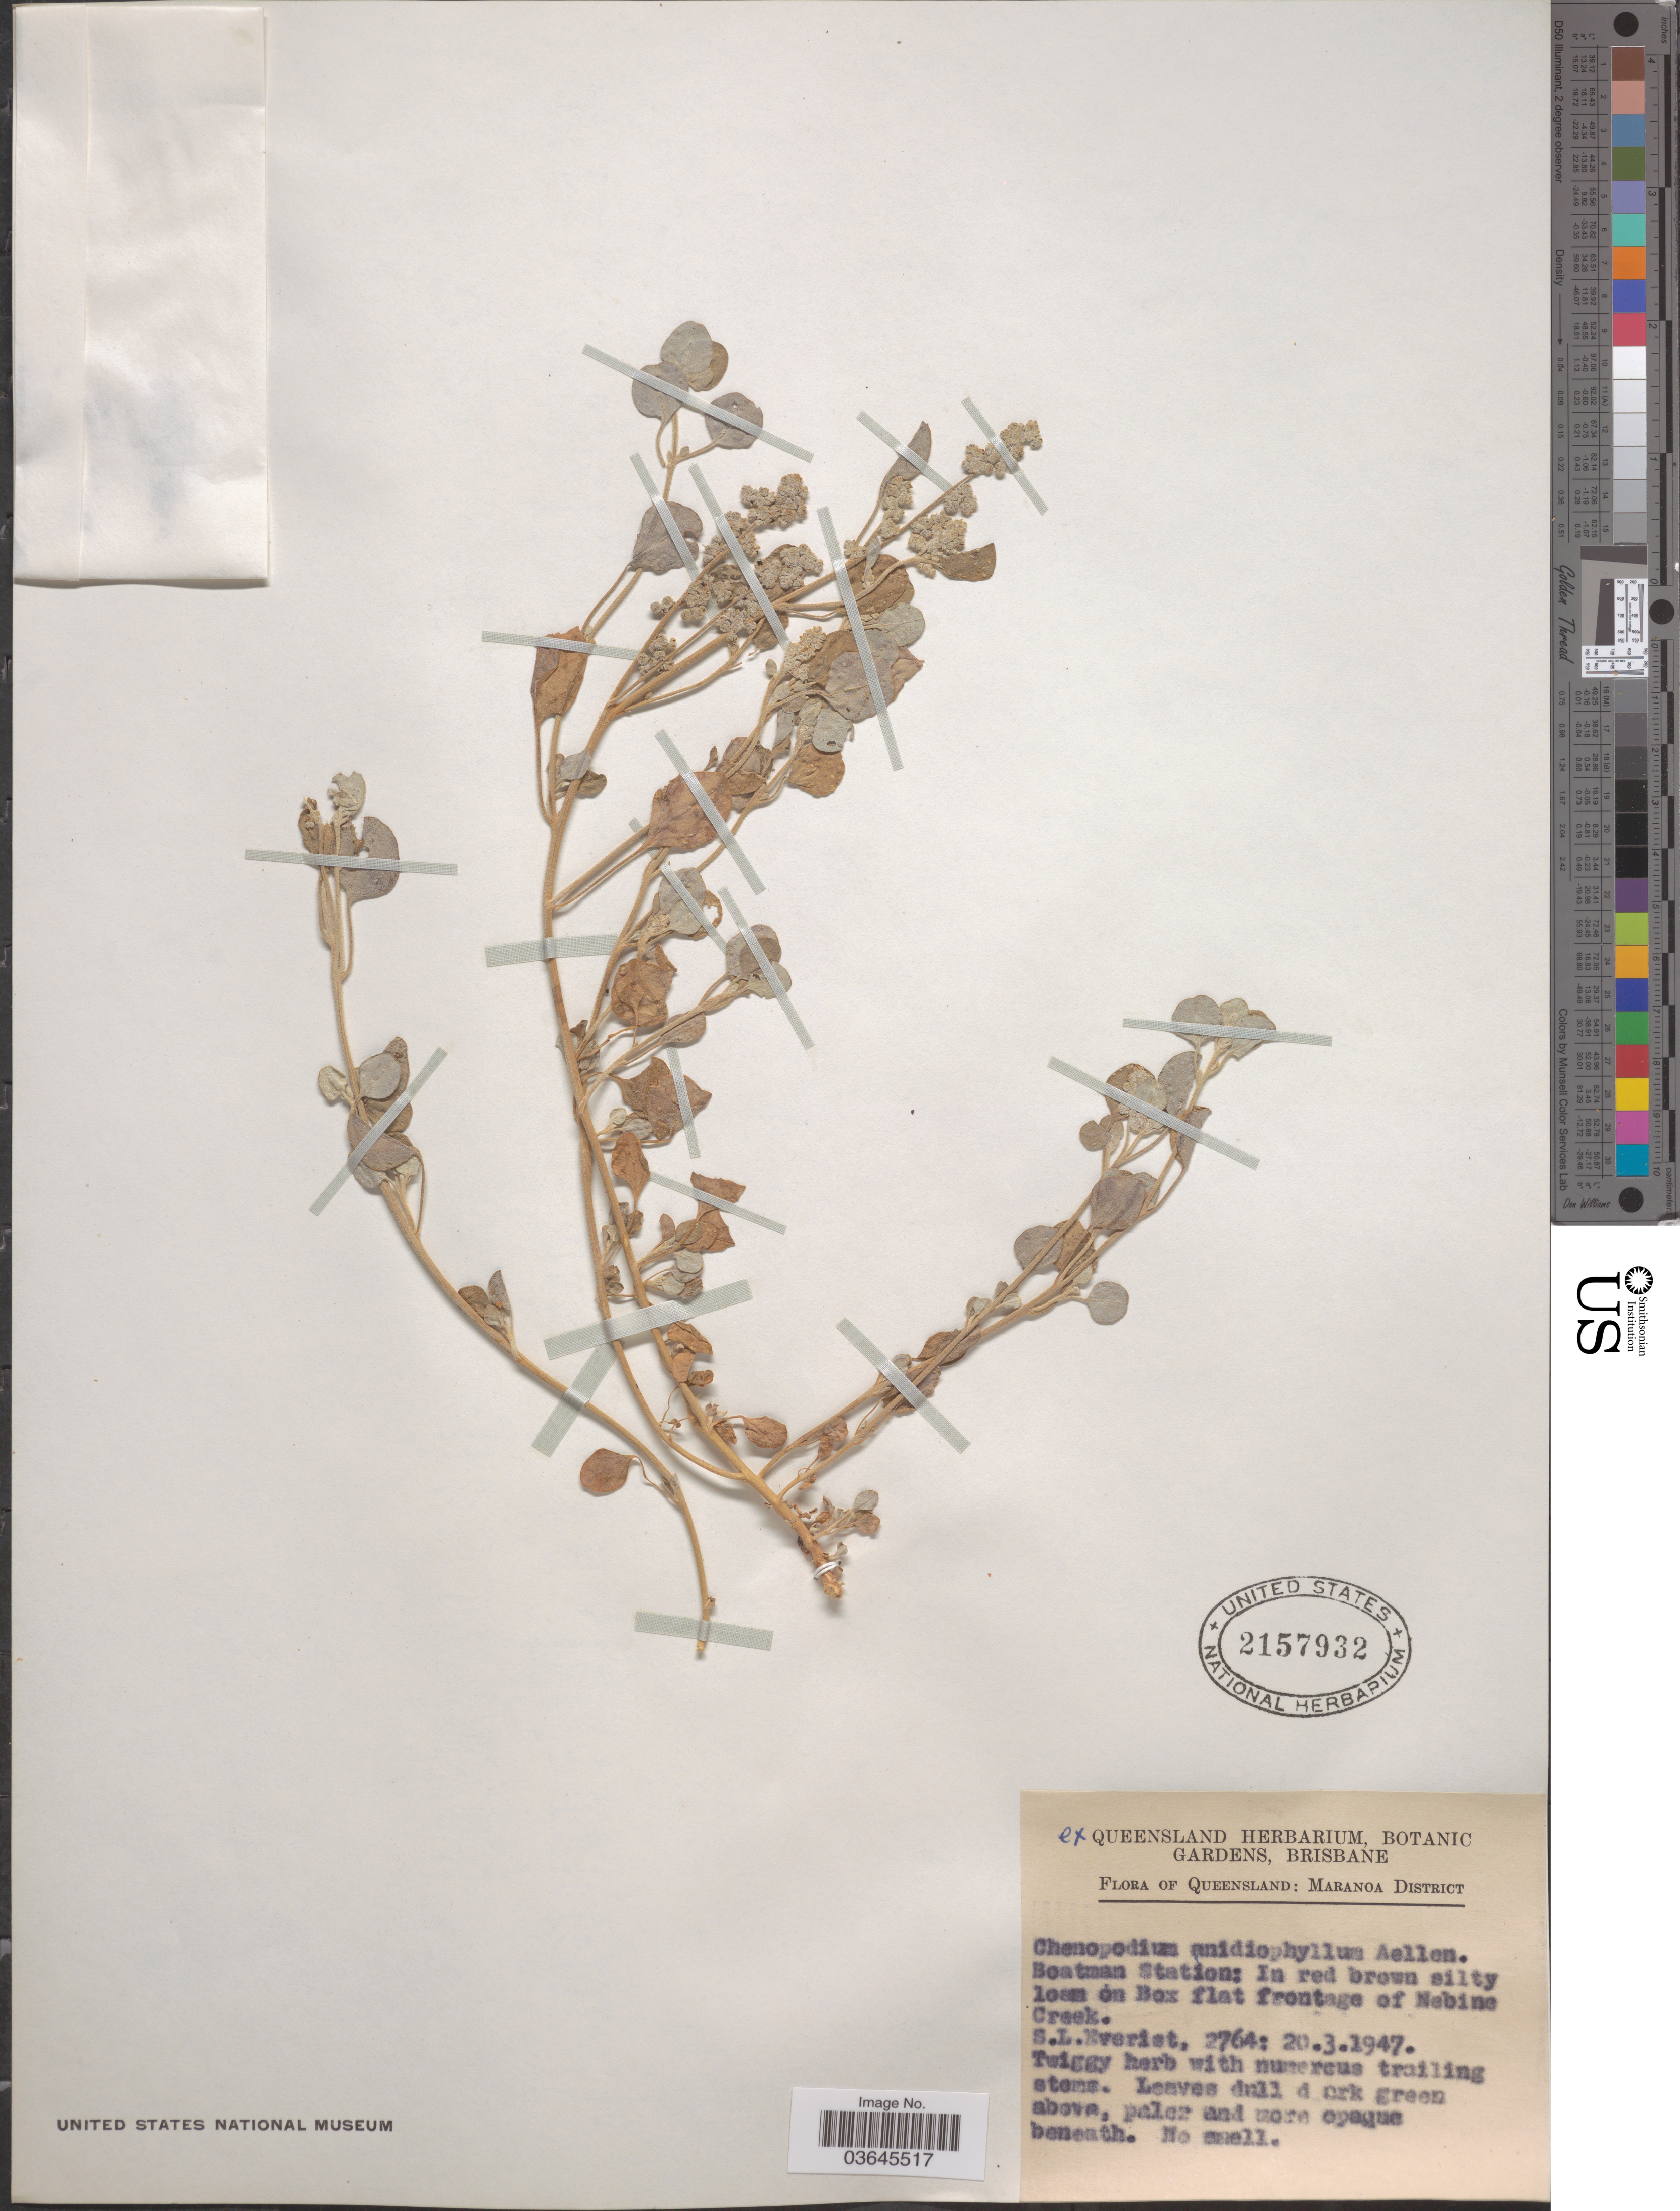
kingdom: Plantae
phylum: Tracheophyta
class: Magnoliopsida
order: Caryophyllales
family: Amaranthaceae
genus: Chenopodium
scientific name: Chenopodium anidiophyllum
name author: Aellen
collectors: S. Everist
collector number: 2764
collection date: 1947-03-20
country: Australia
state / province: Queensland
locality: Maranoa District. Boatman Station: In red brown silty loam on Box flat frontage of Nebine Creek.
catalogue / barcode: US 2157932